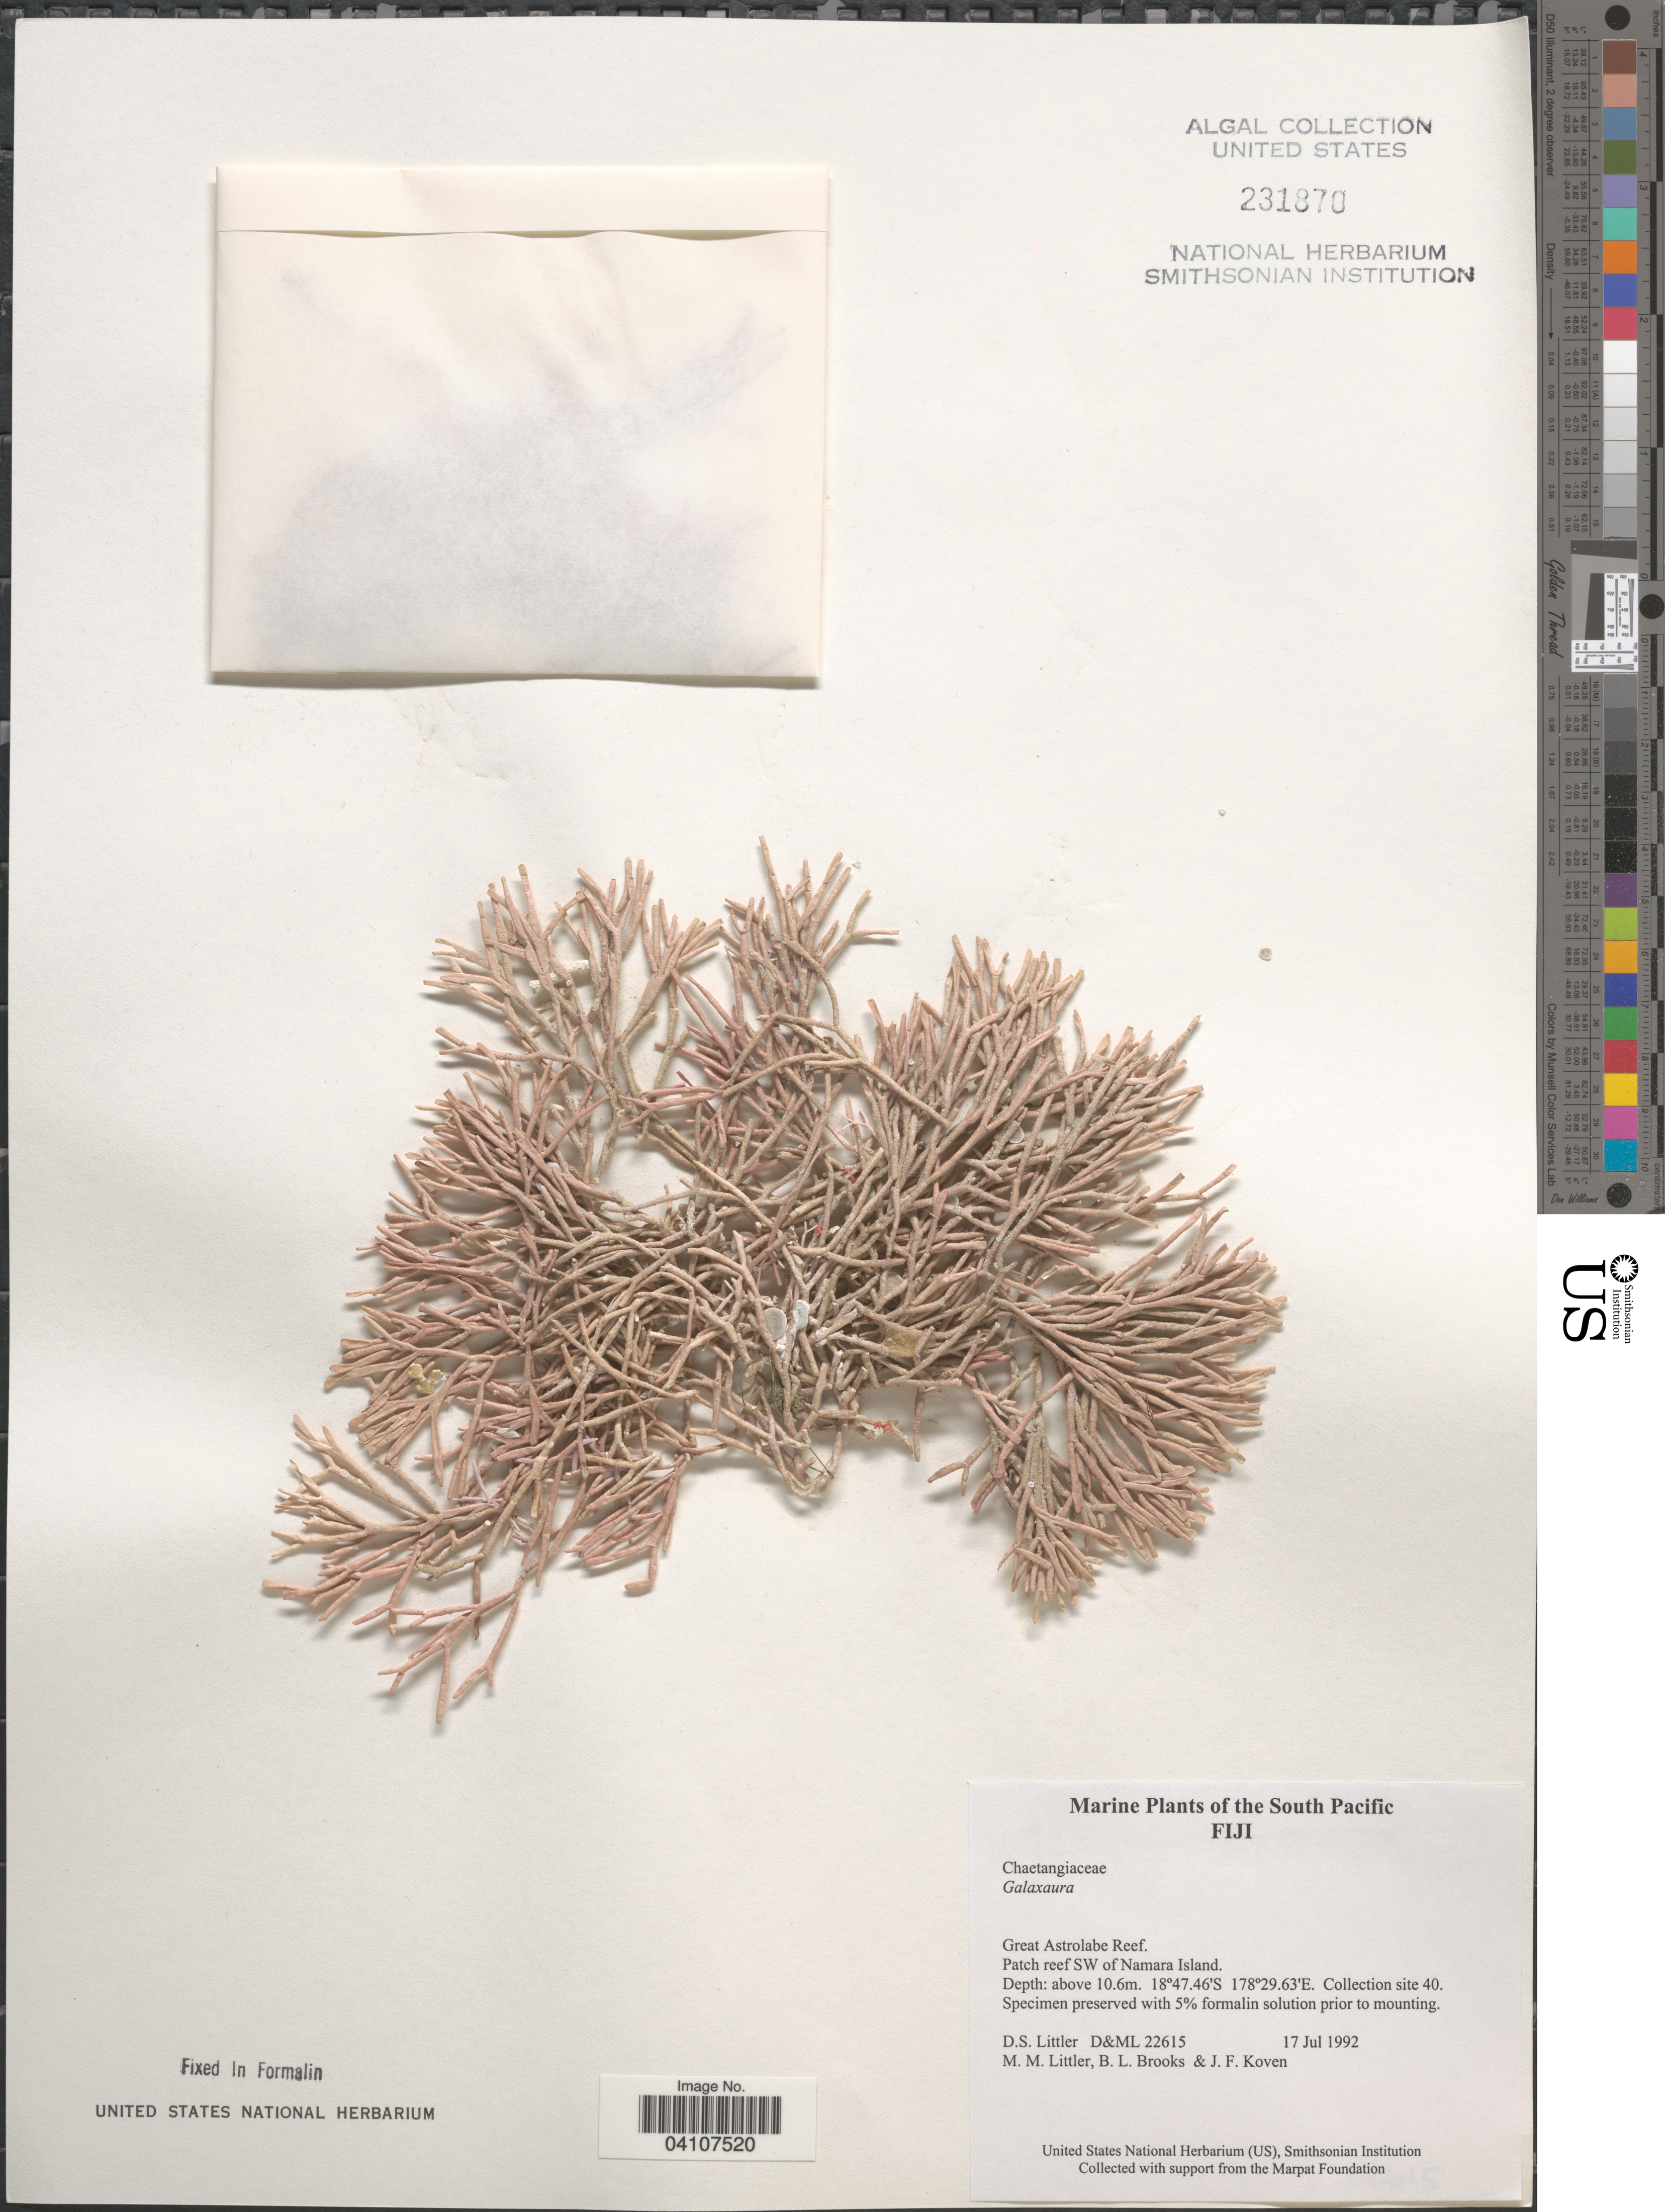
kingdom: Plantae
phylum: Rhodophyta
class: Florideophyceae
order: Nemaliales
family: Galaxauraceae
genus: Galaxaura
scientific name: Galaxaura sp.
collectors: D. S. Littler, B. Brooks & J. Koven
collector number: D&ML 22615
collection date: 1992-07-17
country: Fiji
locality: The South Pacific. Great Astrolabe Reef. Patch reef SW of Namara Island. Collection site 40.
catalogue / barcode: US 231870